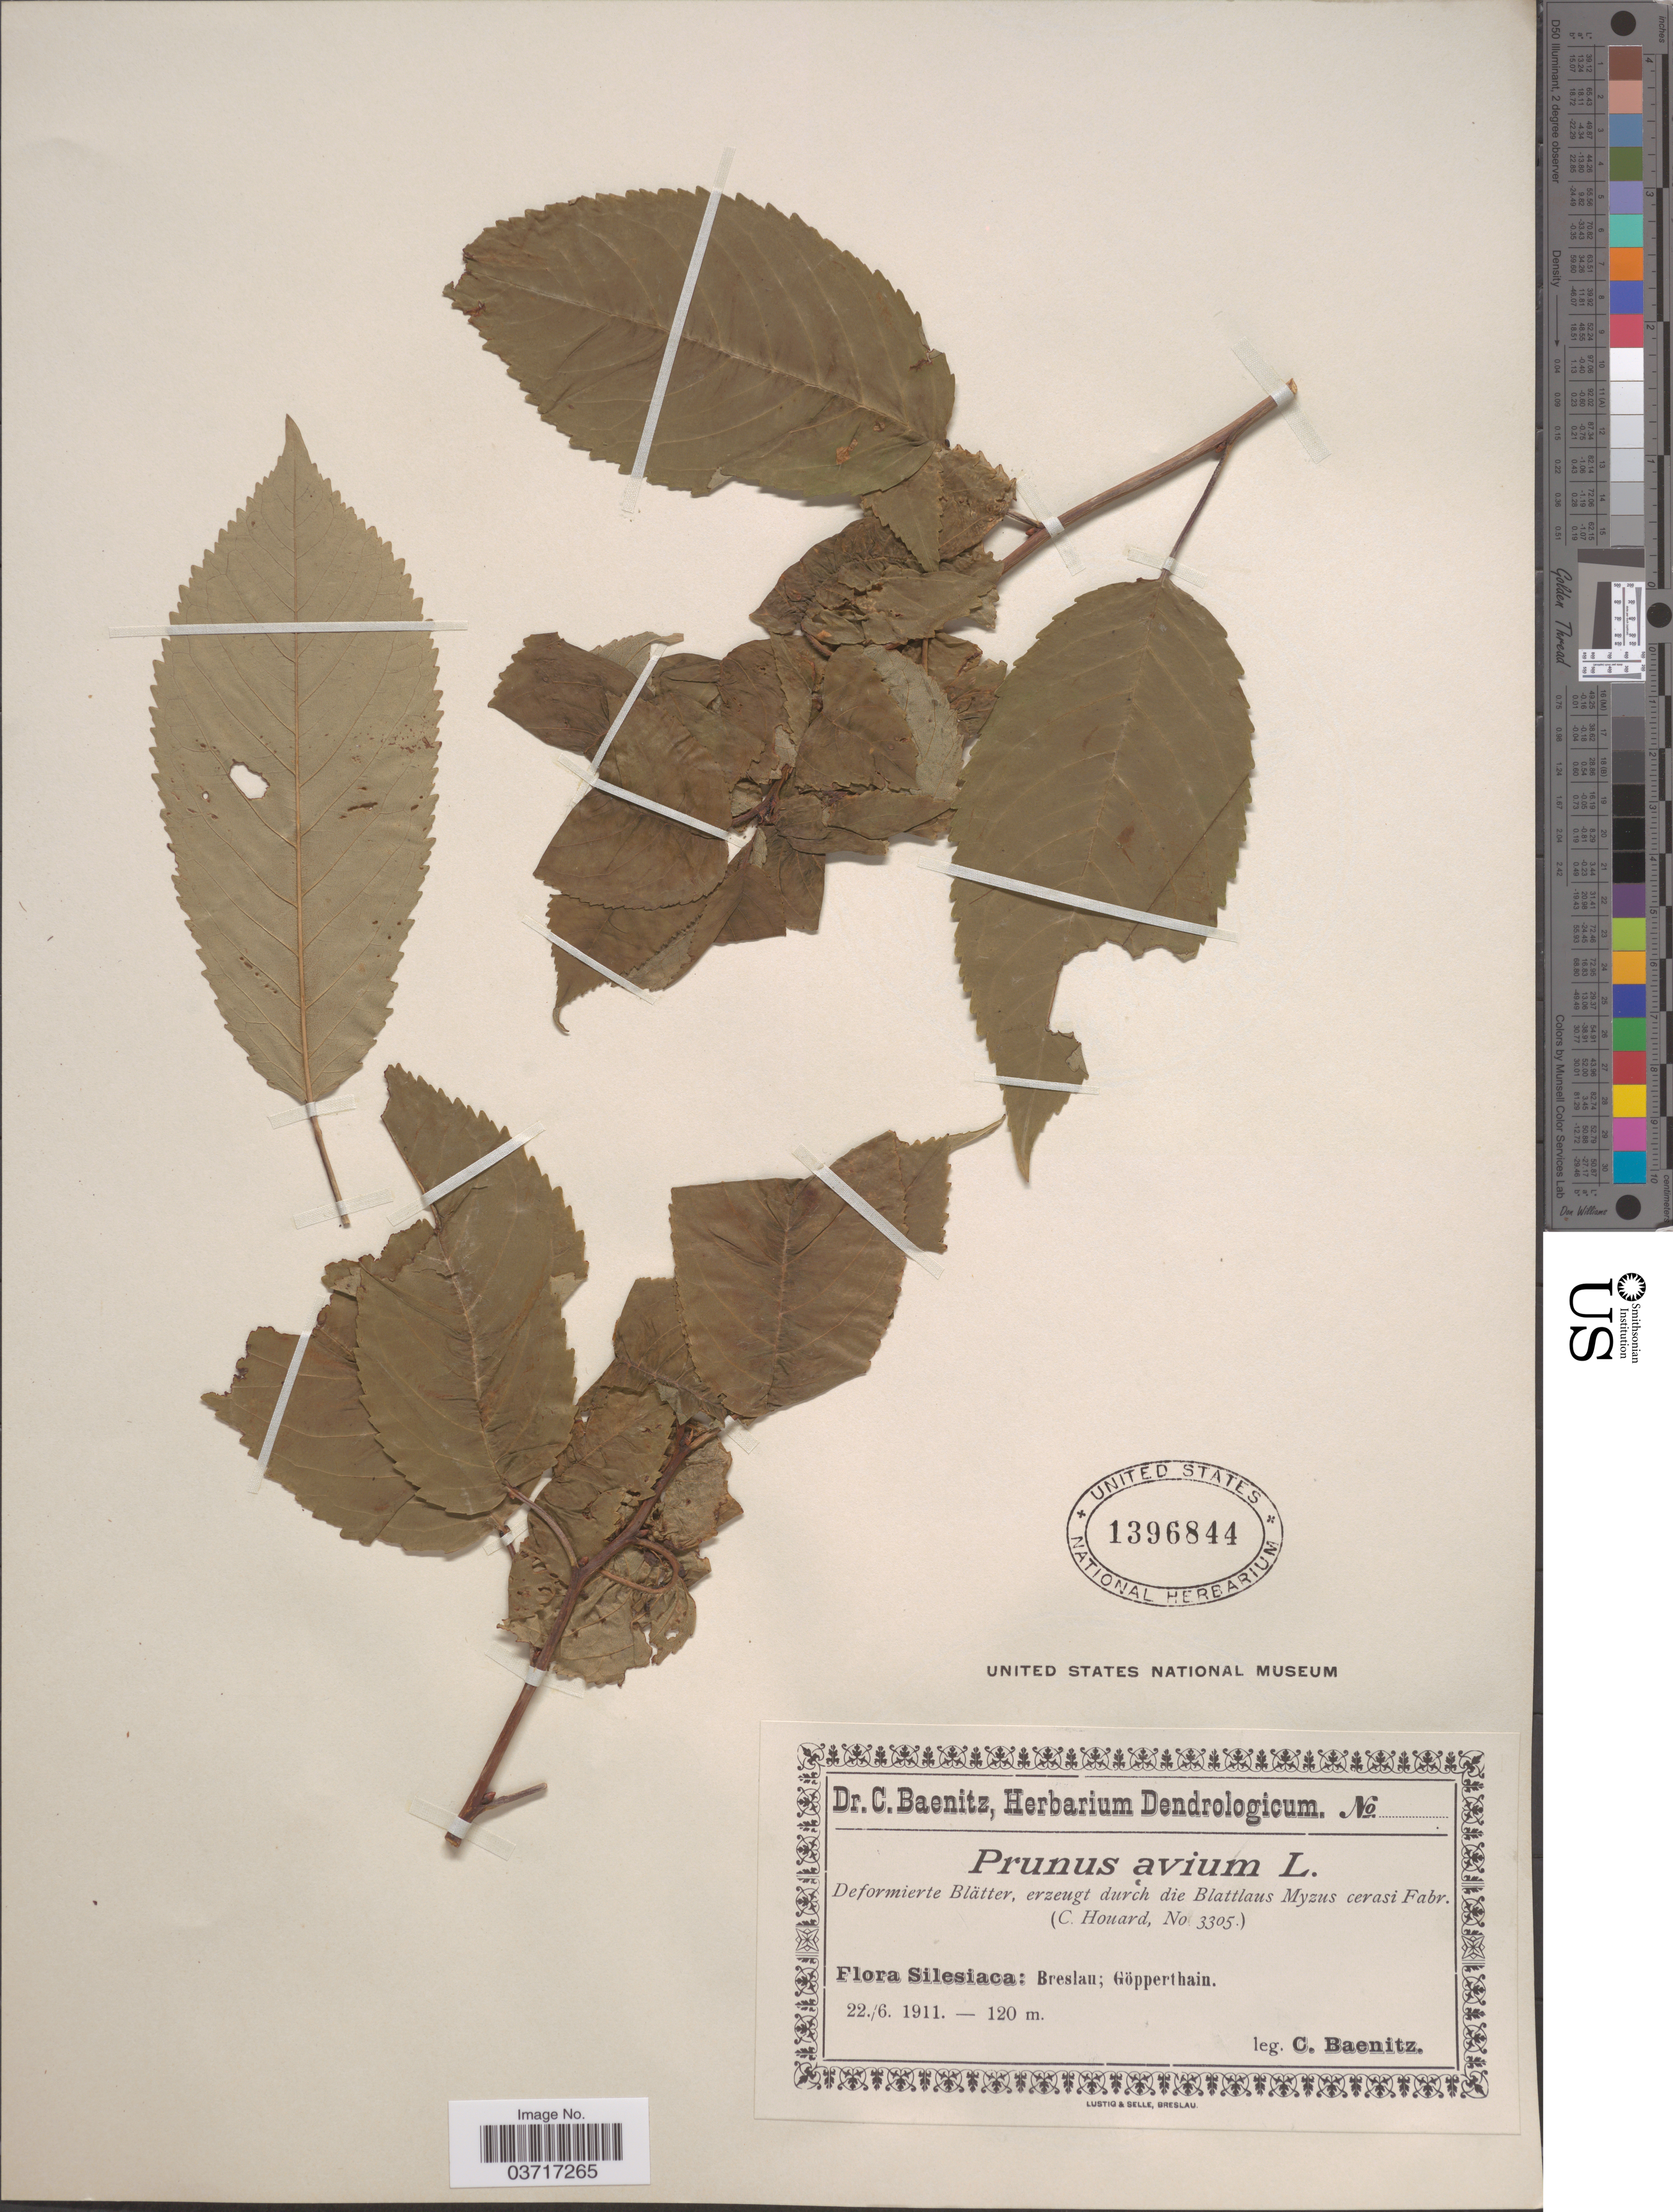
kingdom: Plantae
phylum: Tracheophyta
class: Magnoliopsida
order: Rosales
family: Rosaceae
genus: Prunus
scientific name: Prunus avium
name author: L.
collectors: C. G. Baenitz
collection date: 1911-06-22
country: Poland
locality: Silesiaca: Breslau; Göpperthain.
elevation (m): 120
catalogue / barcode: US 1396844